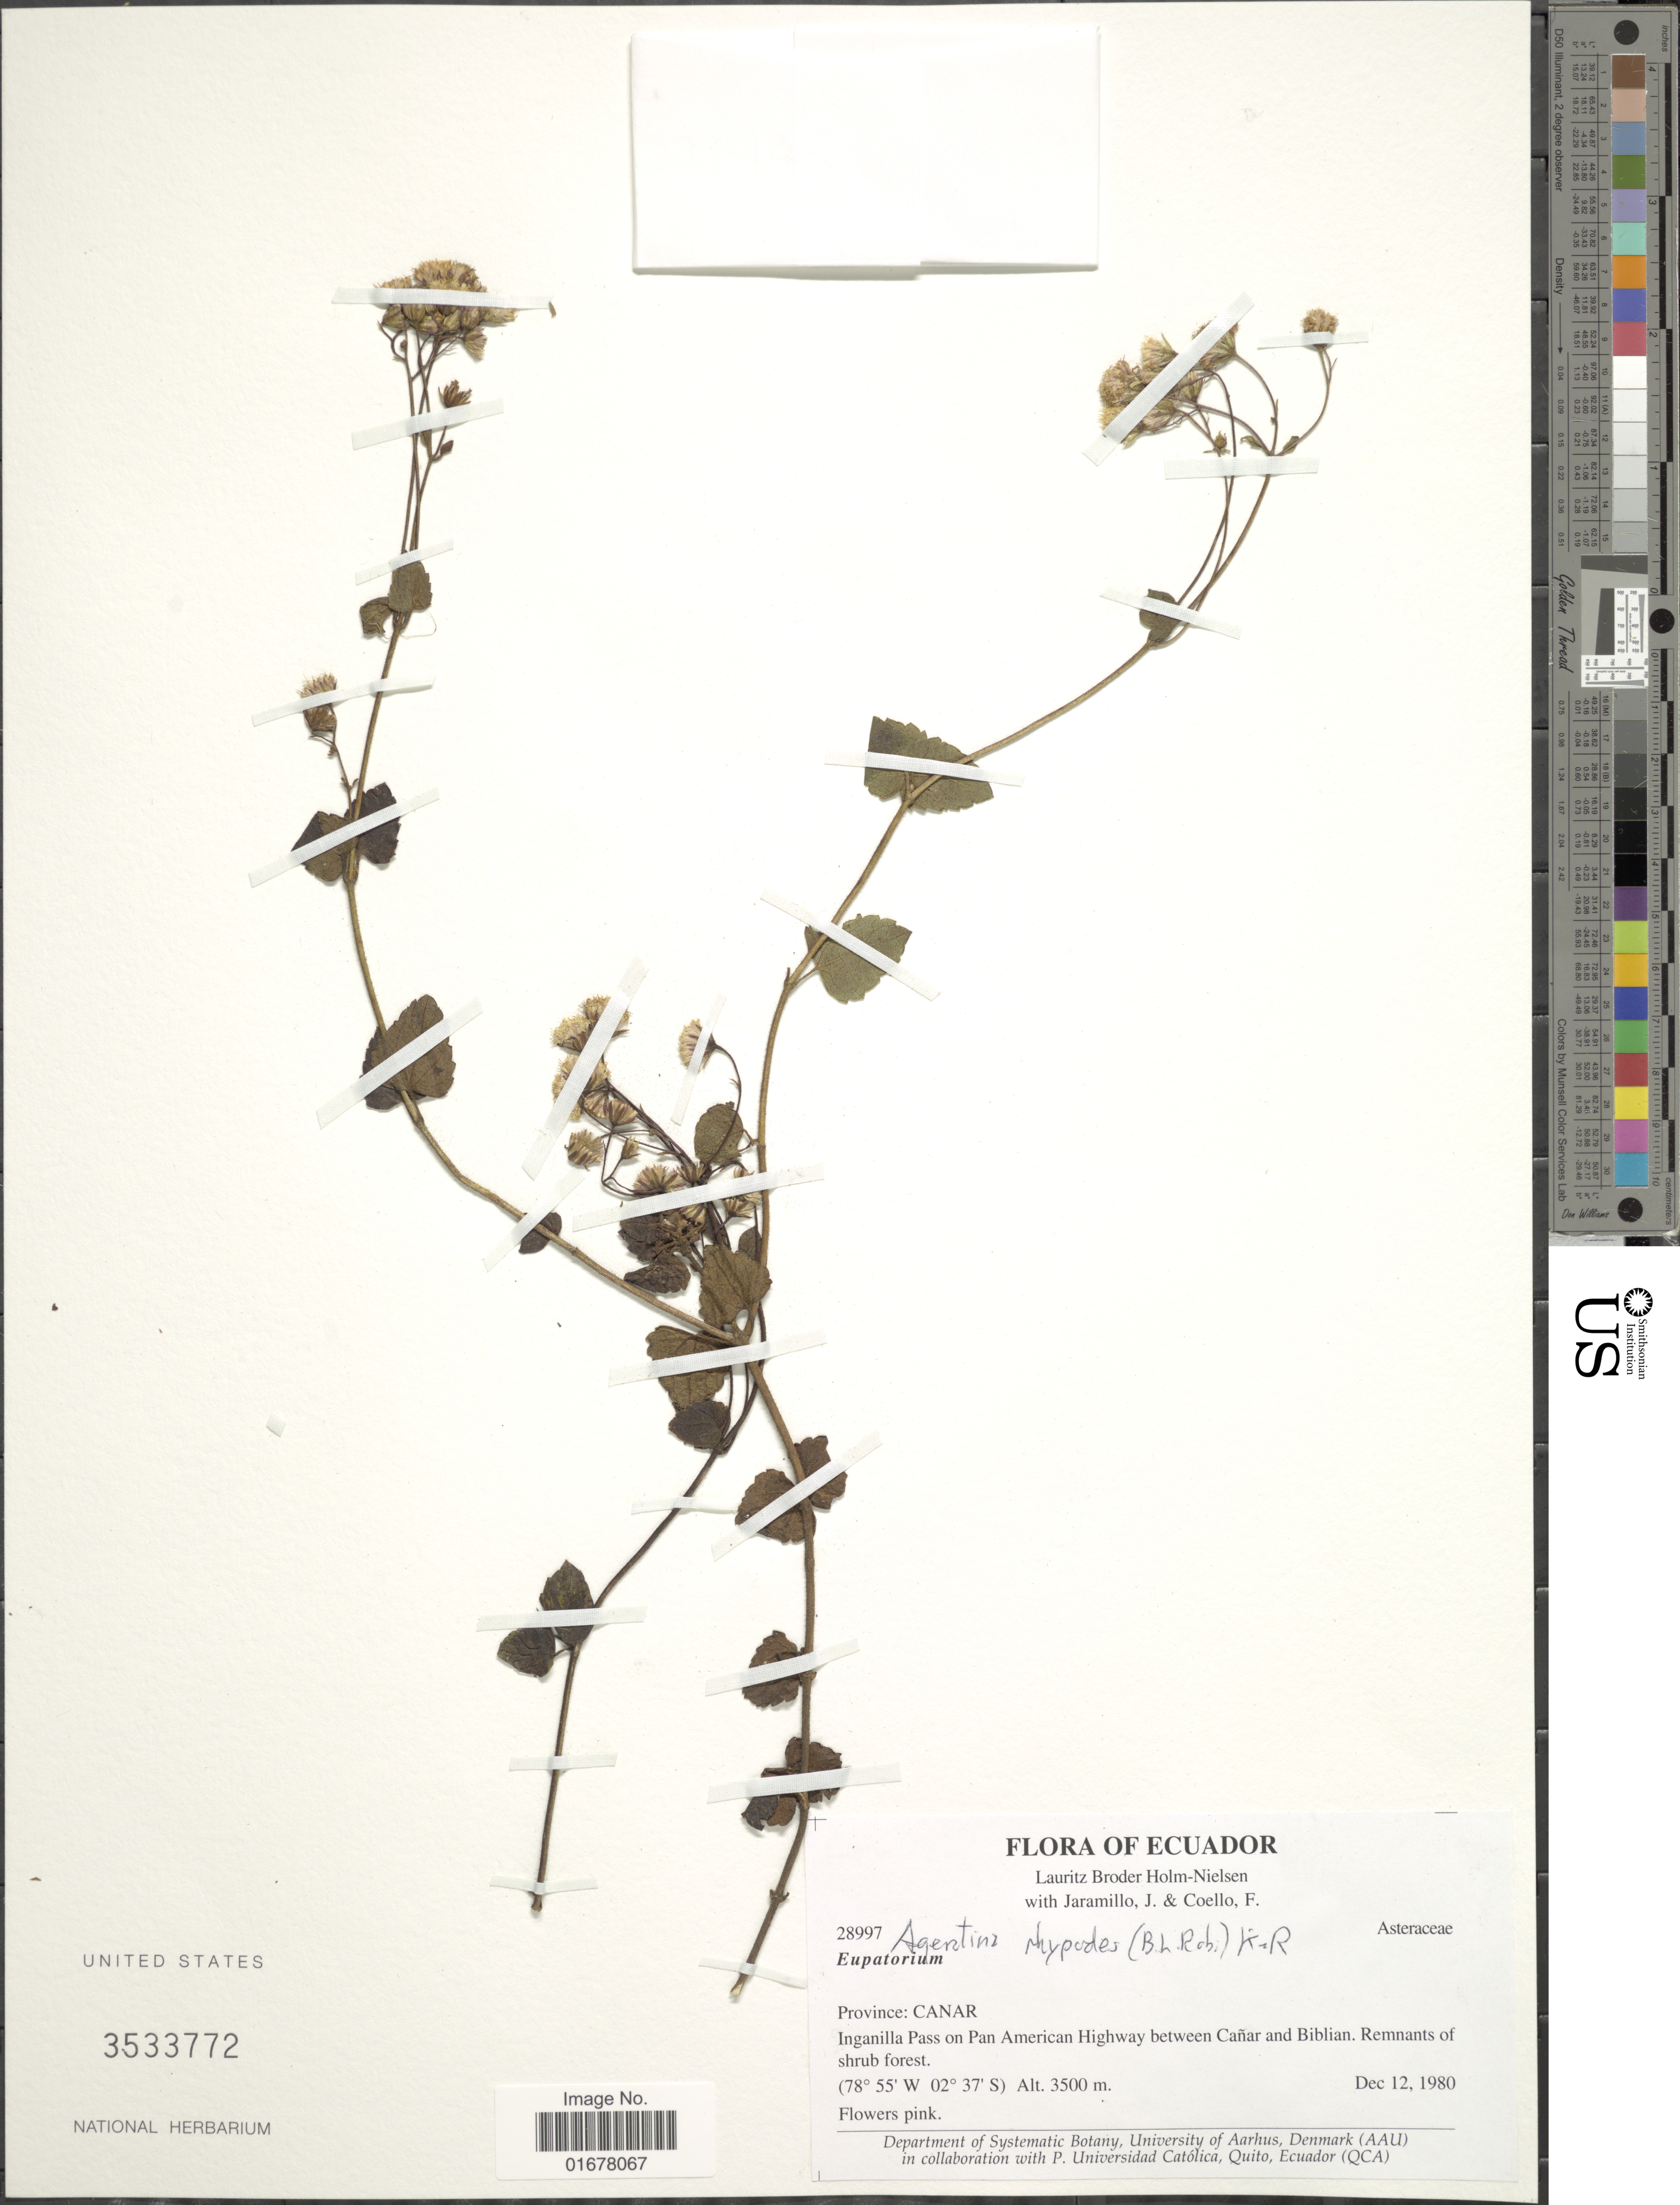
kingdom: Plantae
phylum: Tracheophyta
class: Magnoliopsida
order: Asterales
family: Asteraceae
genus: Ageratina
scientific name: Ageratina rhypodes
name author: (B.L. Rob.) R.M. King & H. Rob.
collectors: L. B. Holm-Nielsen, J. Jaramillo & F. Coello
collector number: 28997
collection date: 1980-12-12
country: Ecuador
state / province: Cañar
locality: Province: Canar, Inganilla Pass on Pan American Highway between Canar and Biblian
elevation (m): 3500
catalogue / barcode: US 3533772